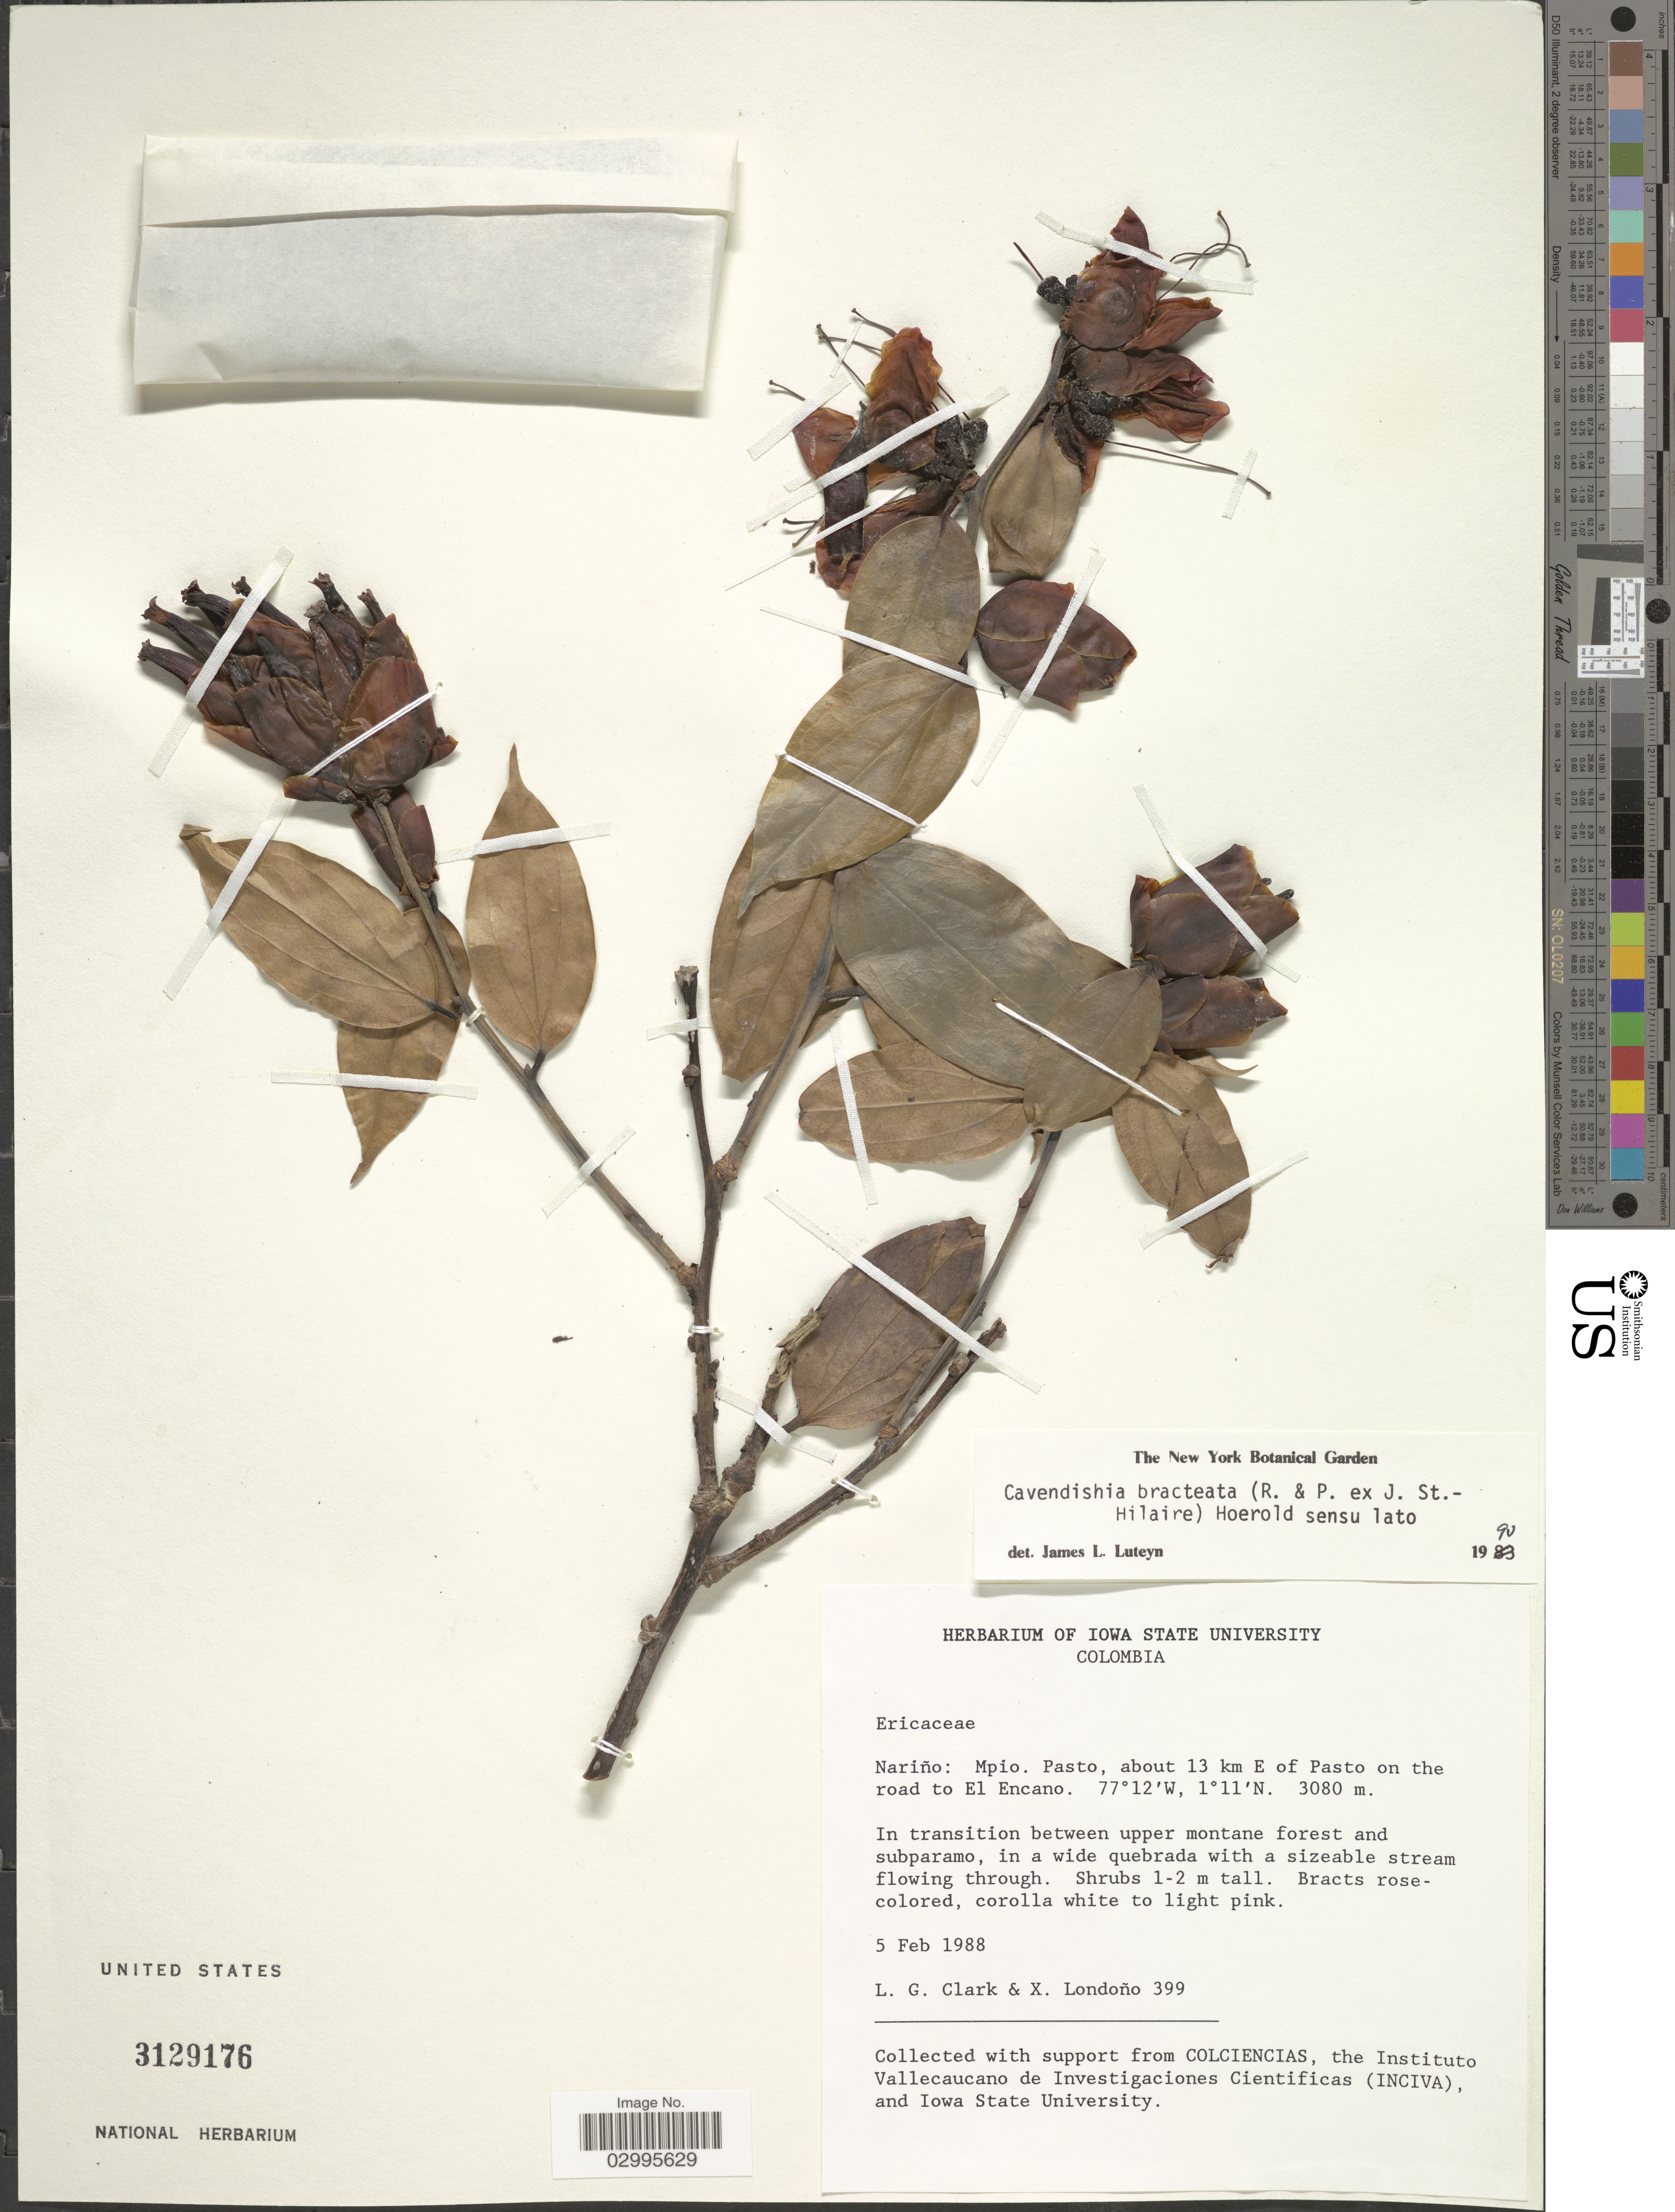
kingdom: Plantae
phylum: Tracheophyta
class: Magnoliopsida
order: Ericales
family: Ericaceae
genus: Cavendishia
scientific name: Cavendishia bracteata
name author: (Ruiz & Pav. ex J. St.-Hil.) Hoerold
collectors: L. G. Clark & X. Londoño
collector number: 399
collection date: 1988-02-05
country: Colombia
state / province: Nariño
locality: Mpio. Pasto, about 13 km E of Pasto on the road to El Encano.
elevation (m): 3080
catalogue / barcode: US 3129176